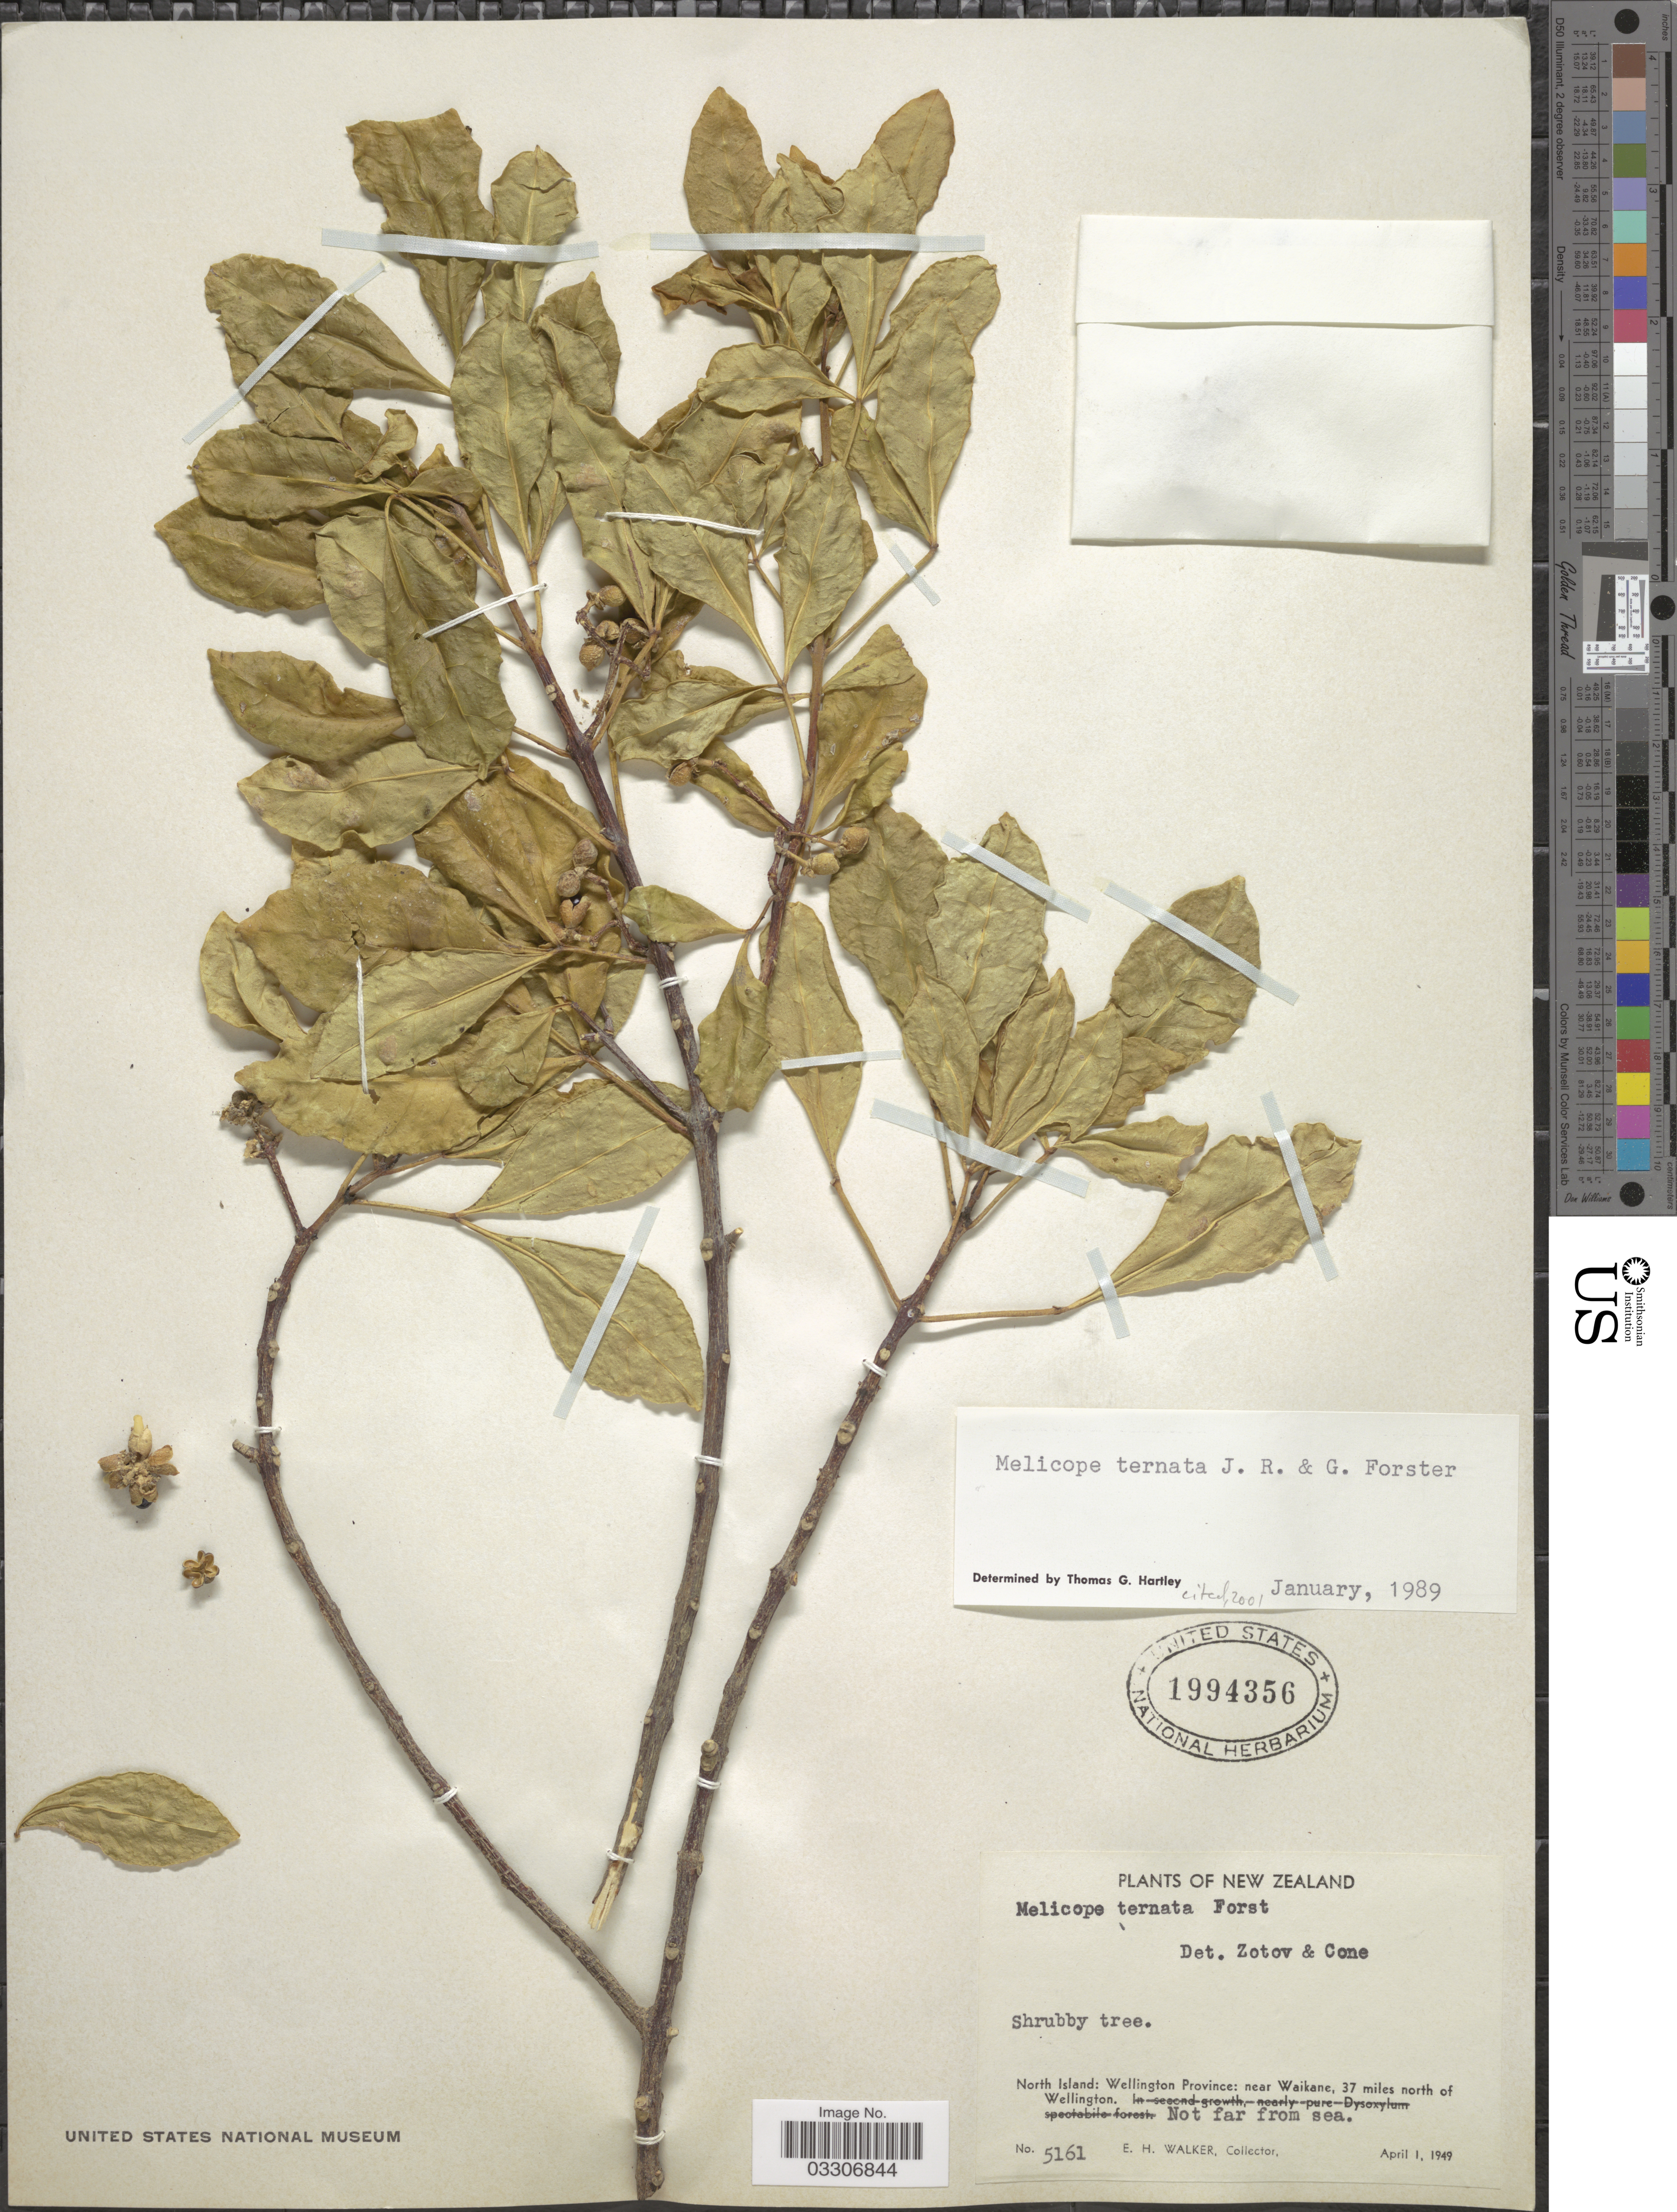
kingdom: Plantae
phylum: Tracheophyta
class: Magnoliopsida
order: Sapindales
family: Rutaceae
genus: Melicope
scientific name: Melicope ternata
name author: J.R. Forst. & G. Forst.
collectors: E. H. Walker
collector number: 5161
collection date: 1949-04-01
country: New Zealand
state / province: Wellington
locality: North Island: Wellington Province: near Waikane, 37 miles north of Wellington. Not far from sea.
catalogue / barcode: US 1994356